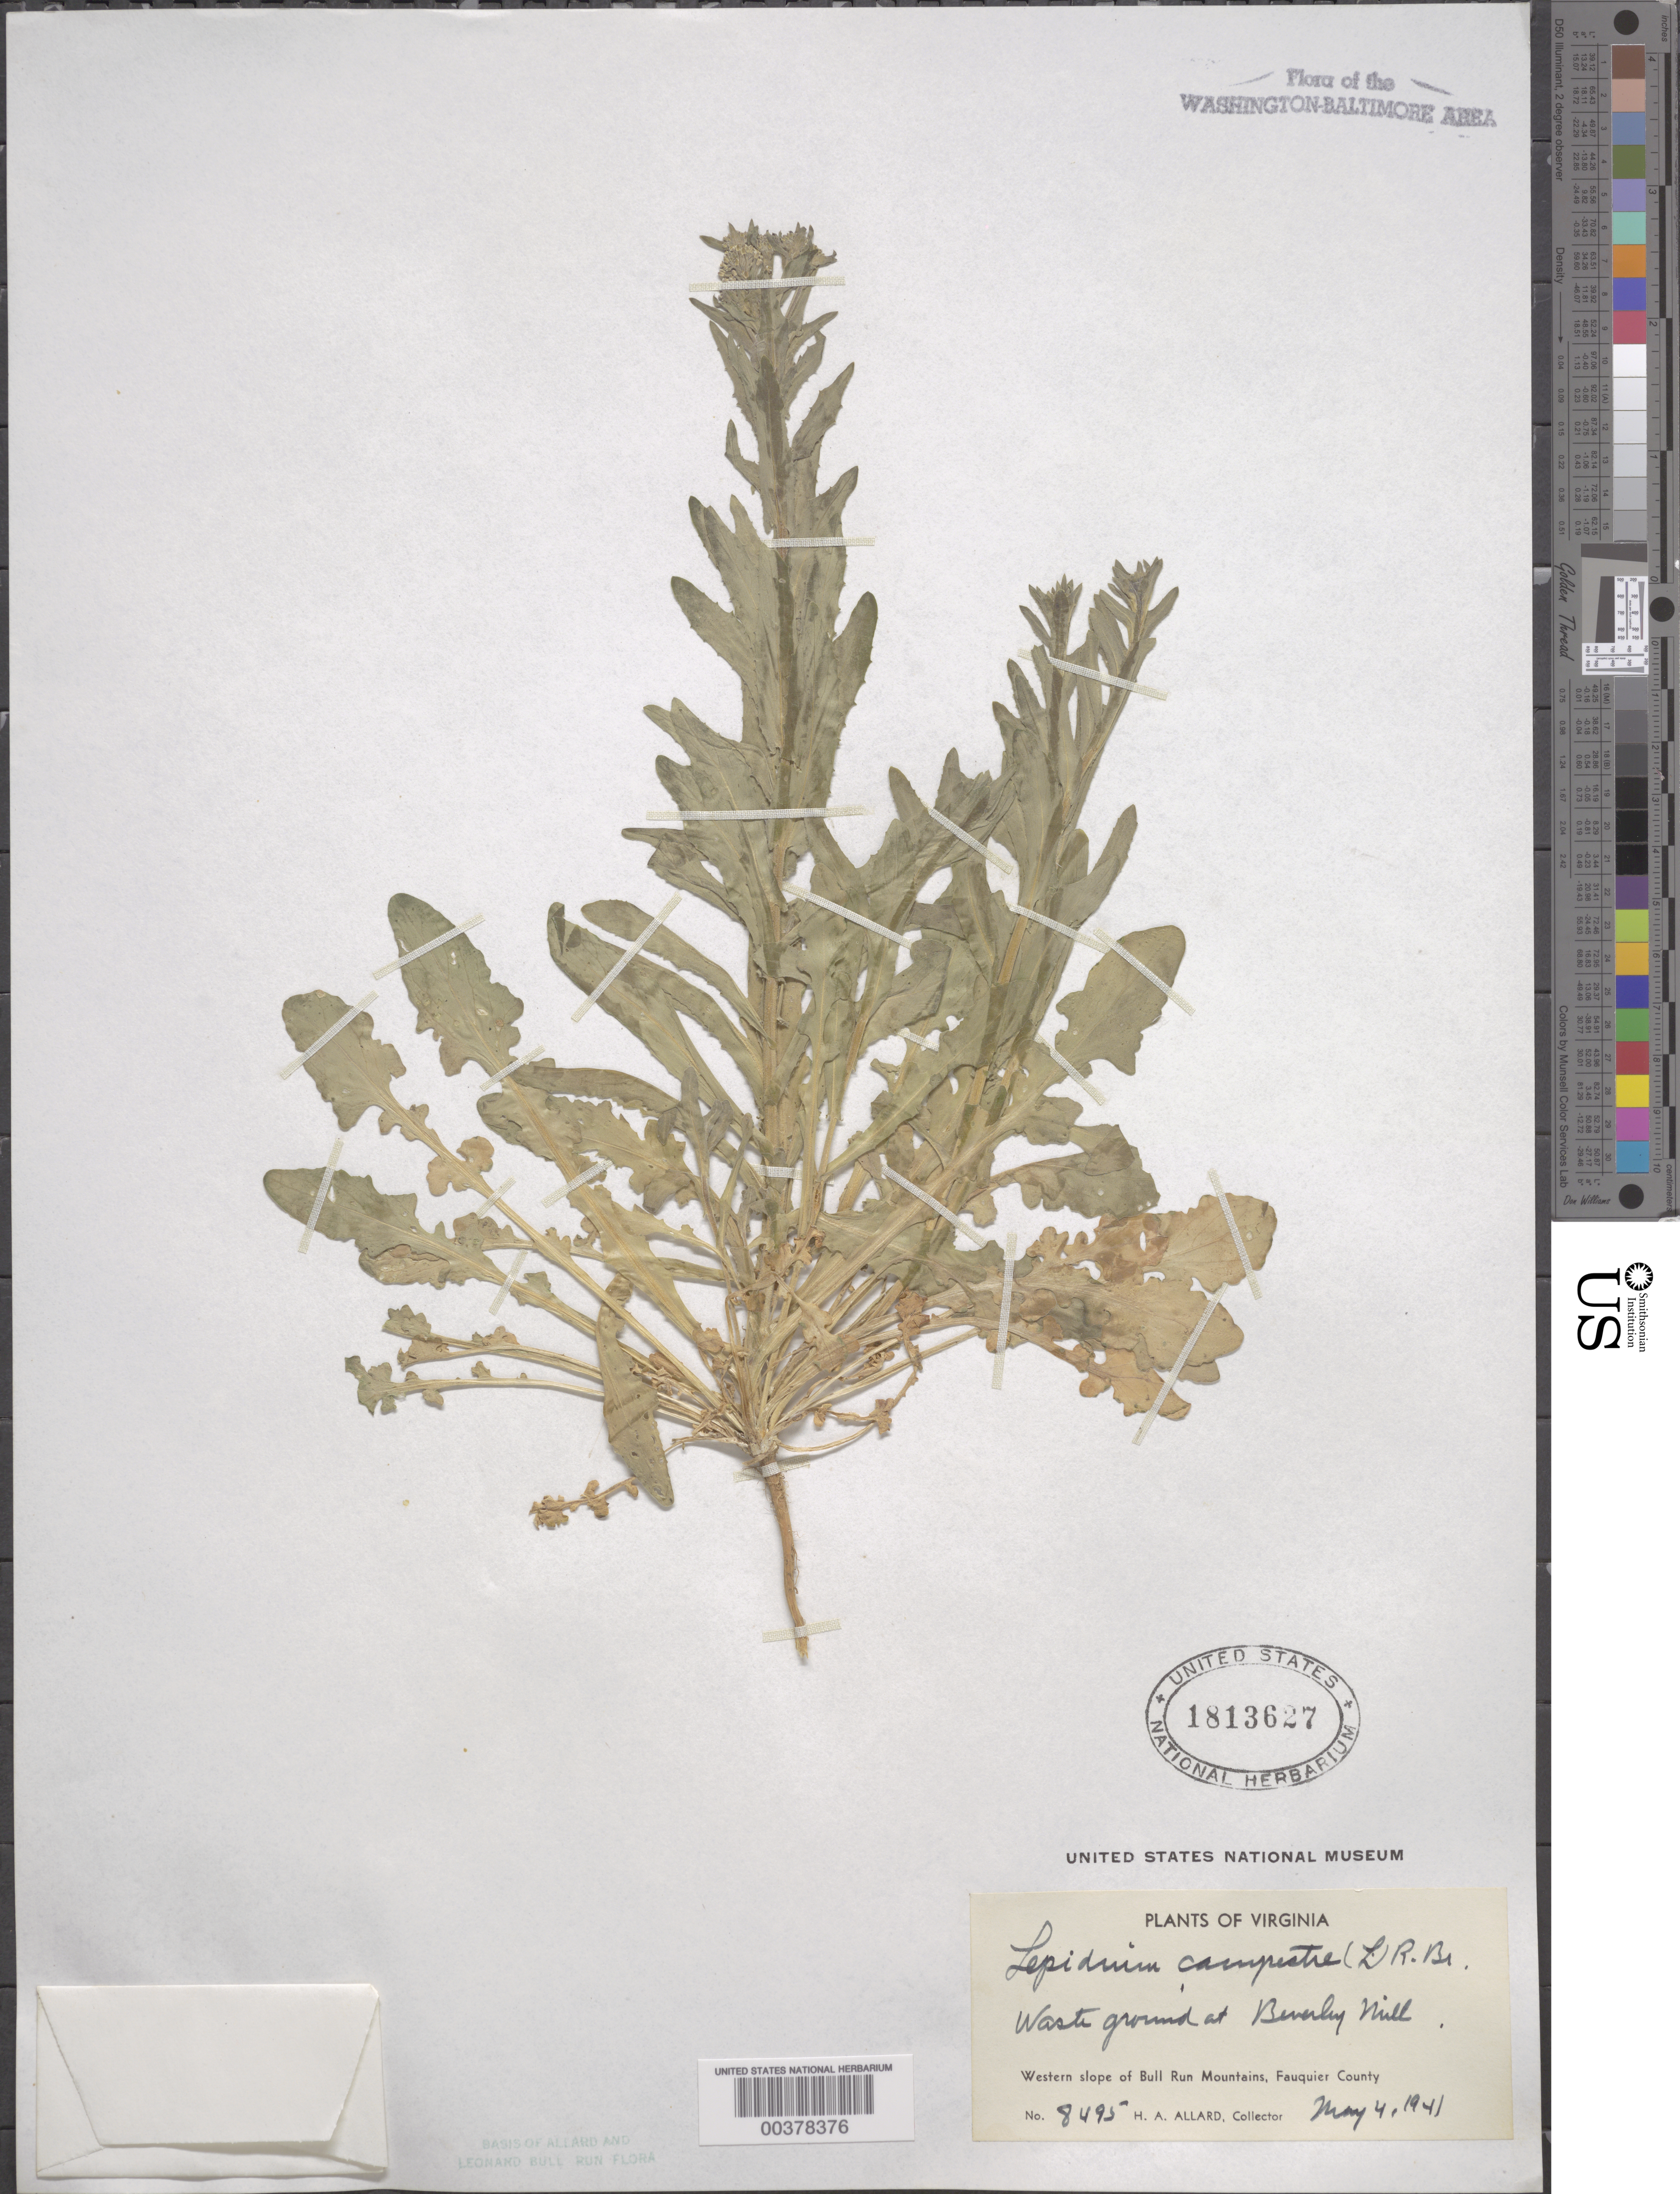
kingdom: Plantae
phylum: Tracheophyta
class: Magnoliopsida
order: Brassicales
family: Brassicaceae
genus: Lepidium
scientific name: Lepidium campestre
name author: (L.) W.T. Aiton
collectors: H. A. Allard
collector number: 8495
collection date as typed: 04 May 1941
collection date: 1941-05-04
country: United States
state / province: Virginia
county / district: Fauquier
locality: Beverley Mill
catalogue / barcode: US 1813627